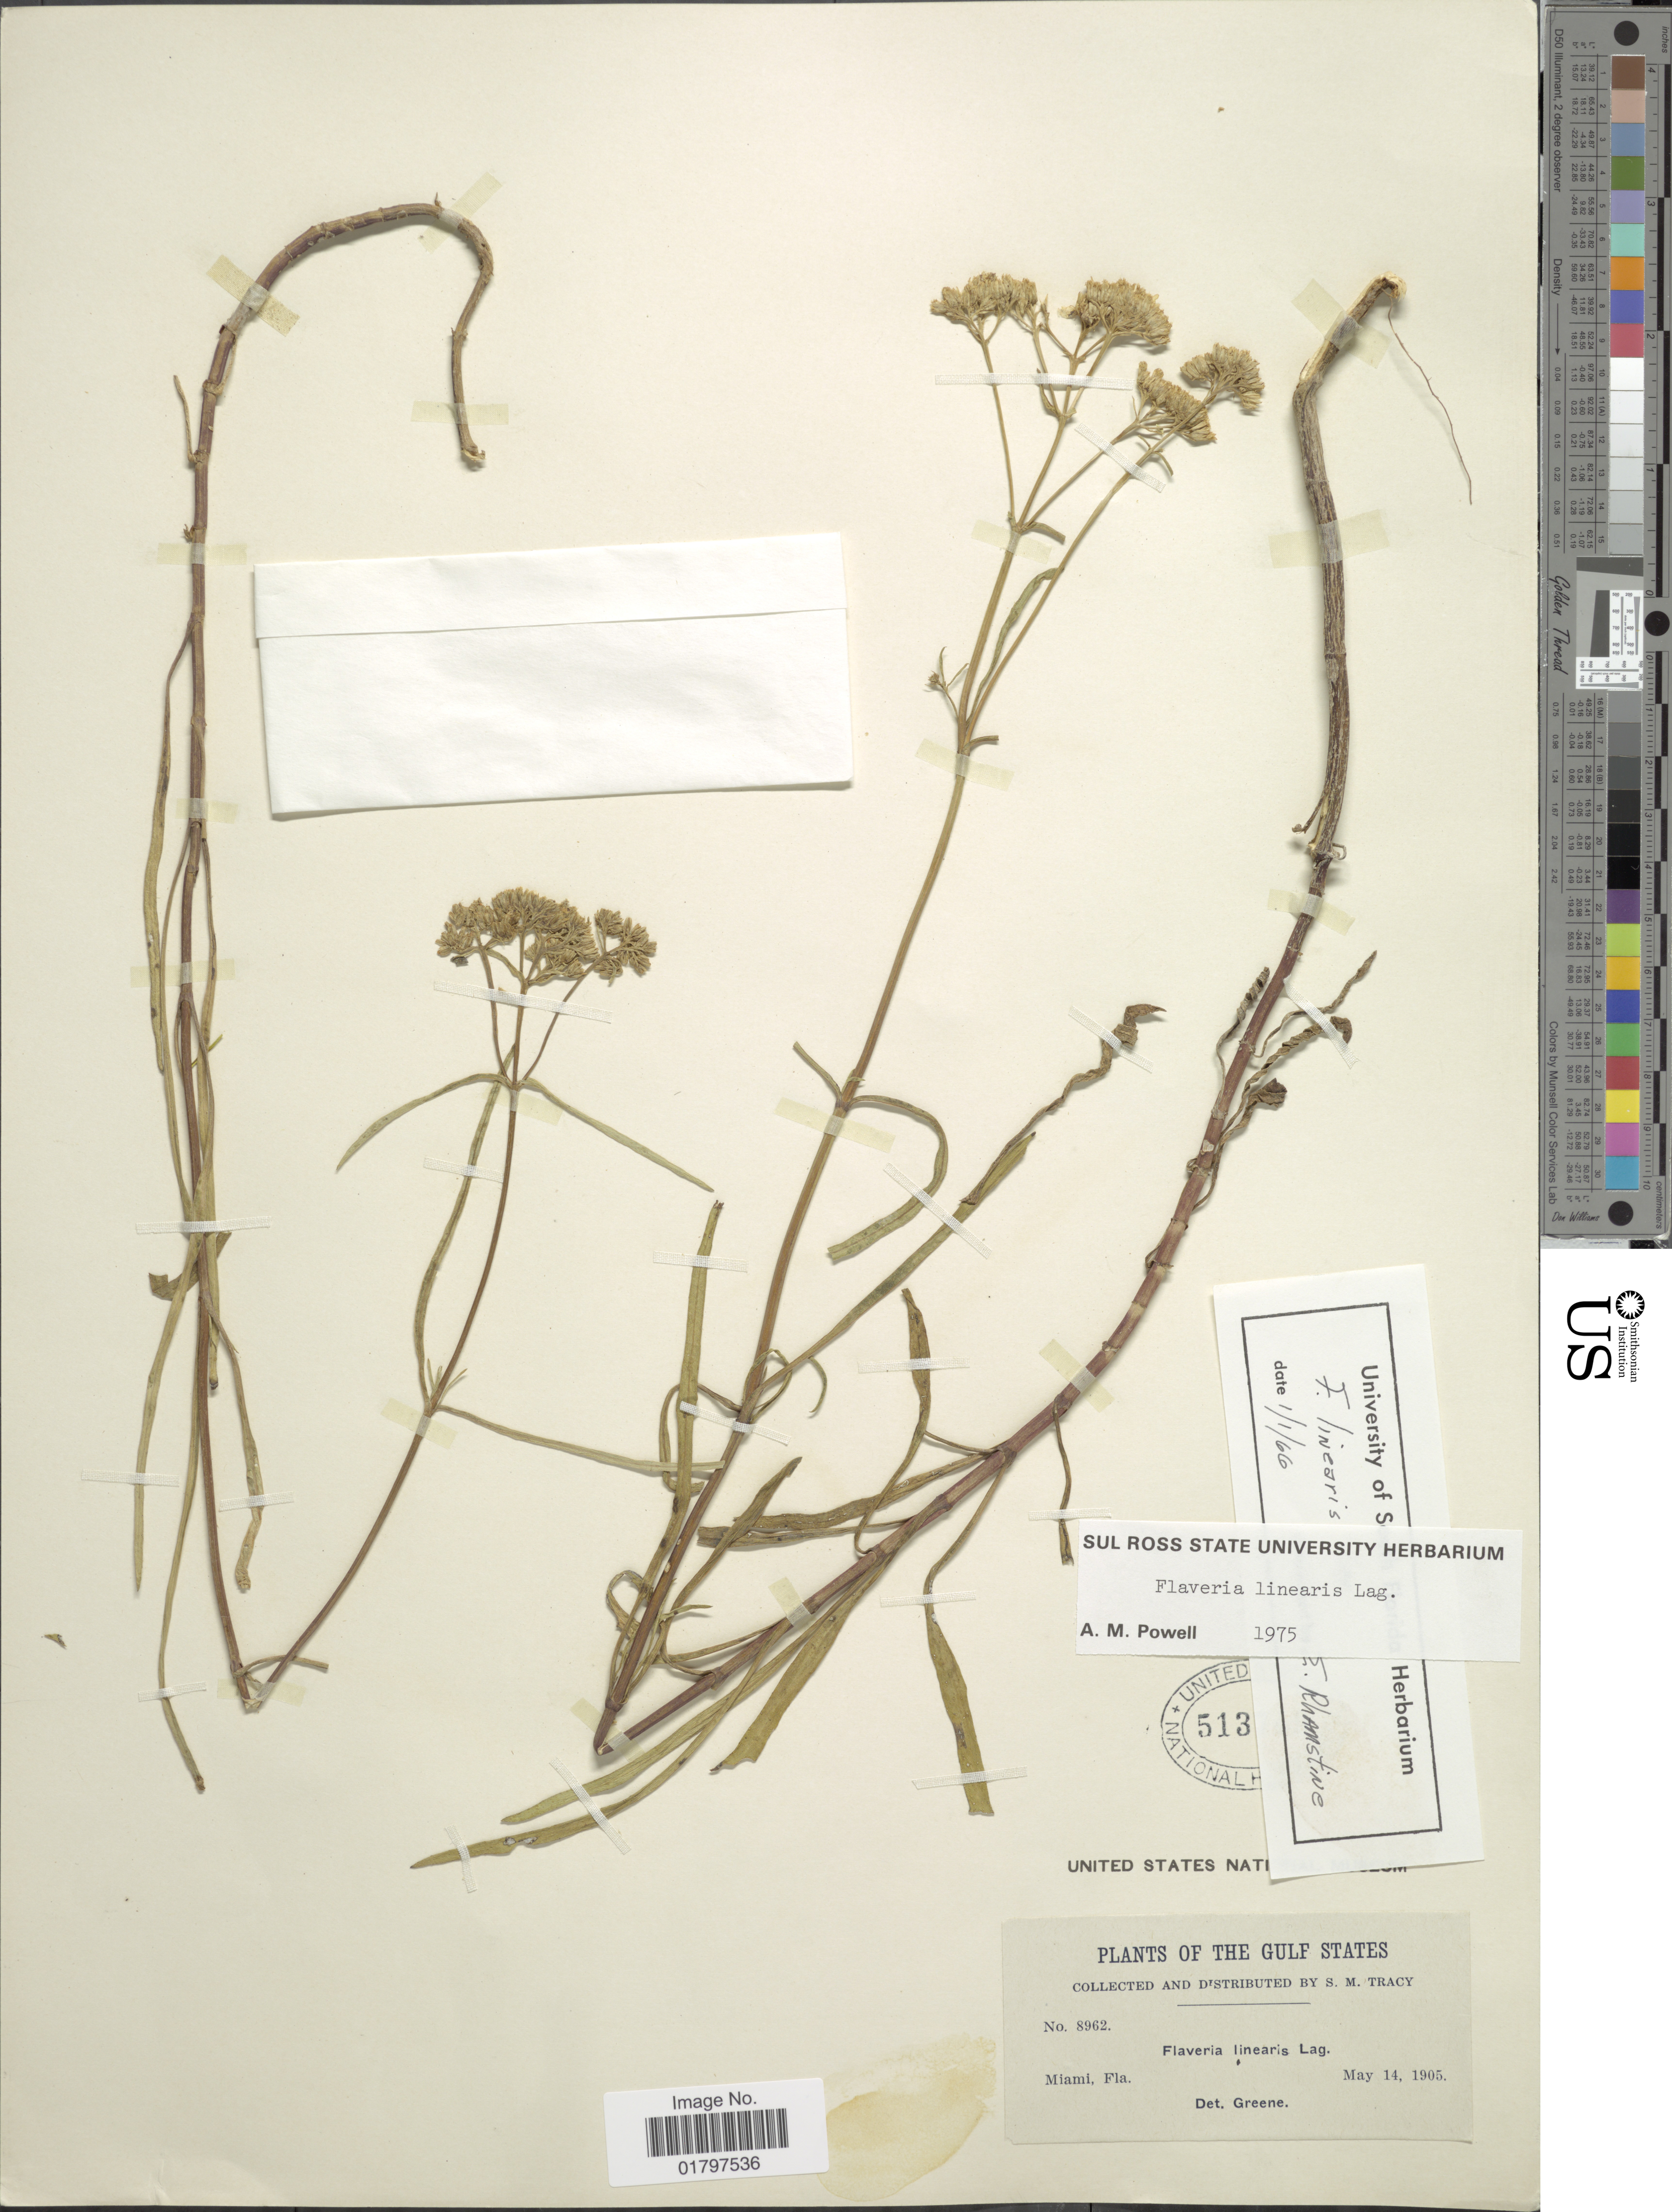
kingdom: Plantae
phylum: Tracheophyta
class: Magnoliopsida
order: Asterales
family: Asteraceae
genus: Flaveria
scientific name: Flaveria linearis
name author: Lag.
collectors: S. M. Tracy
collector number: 8962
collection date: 1905-05-14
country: United States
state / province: Florida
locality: Gulf States. Miami, Fla.